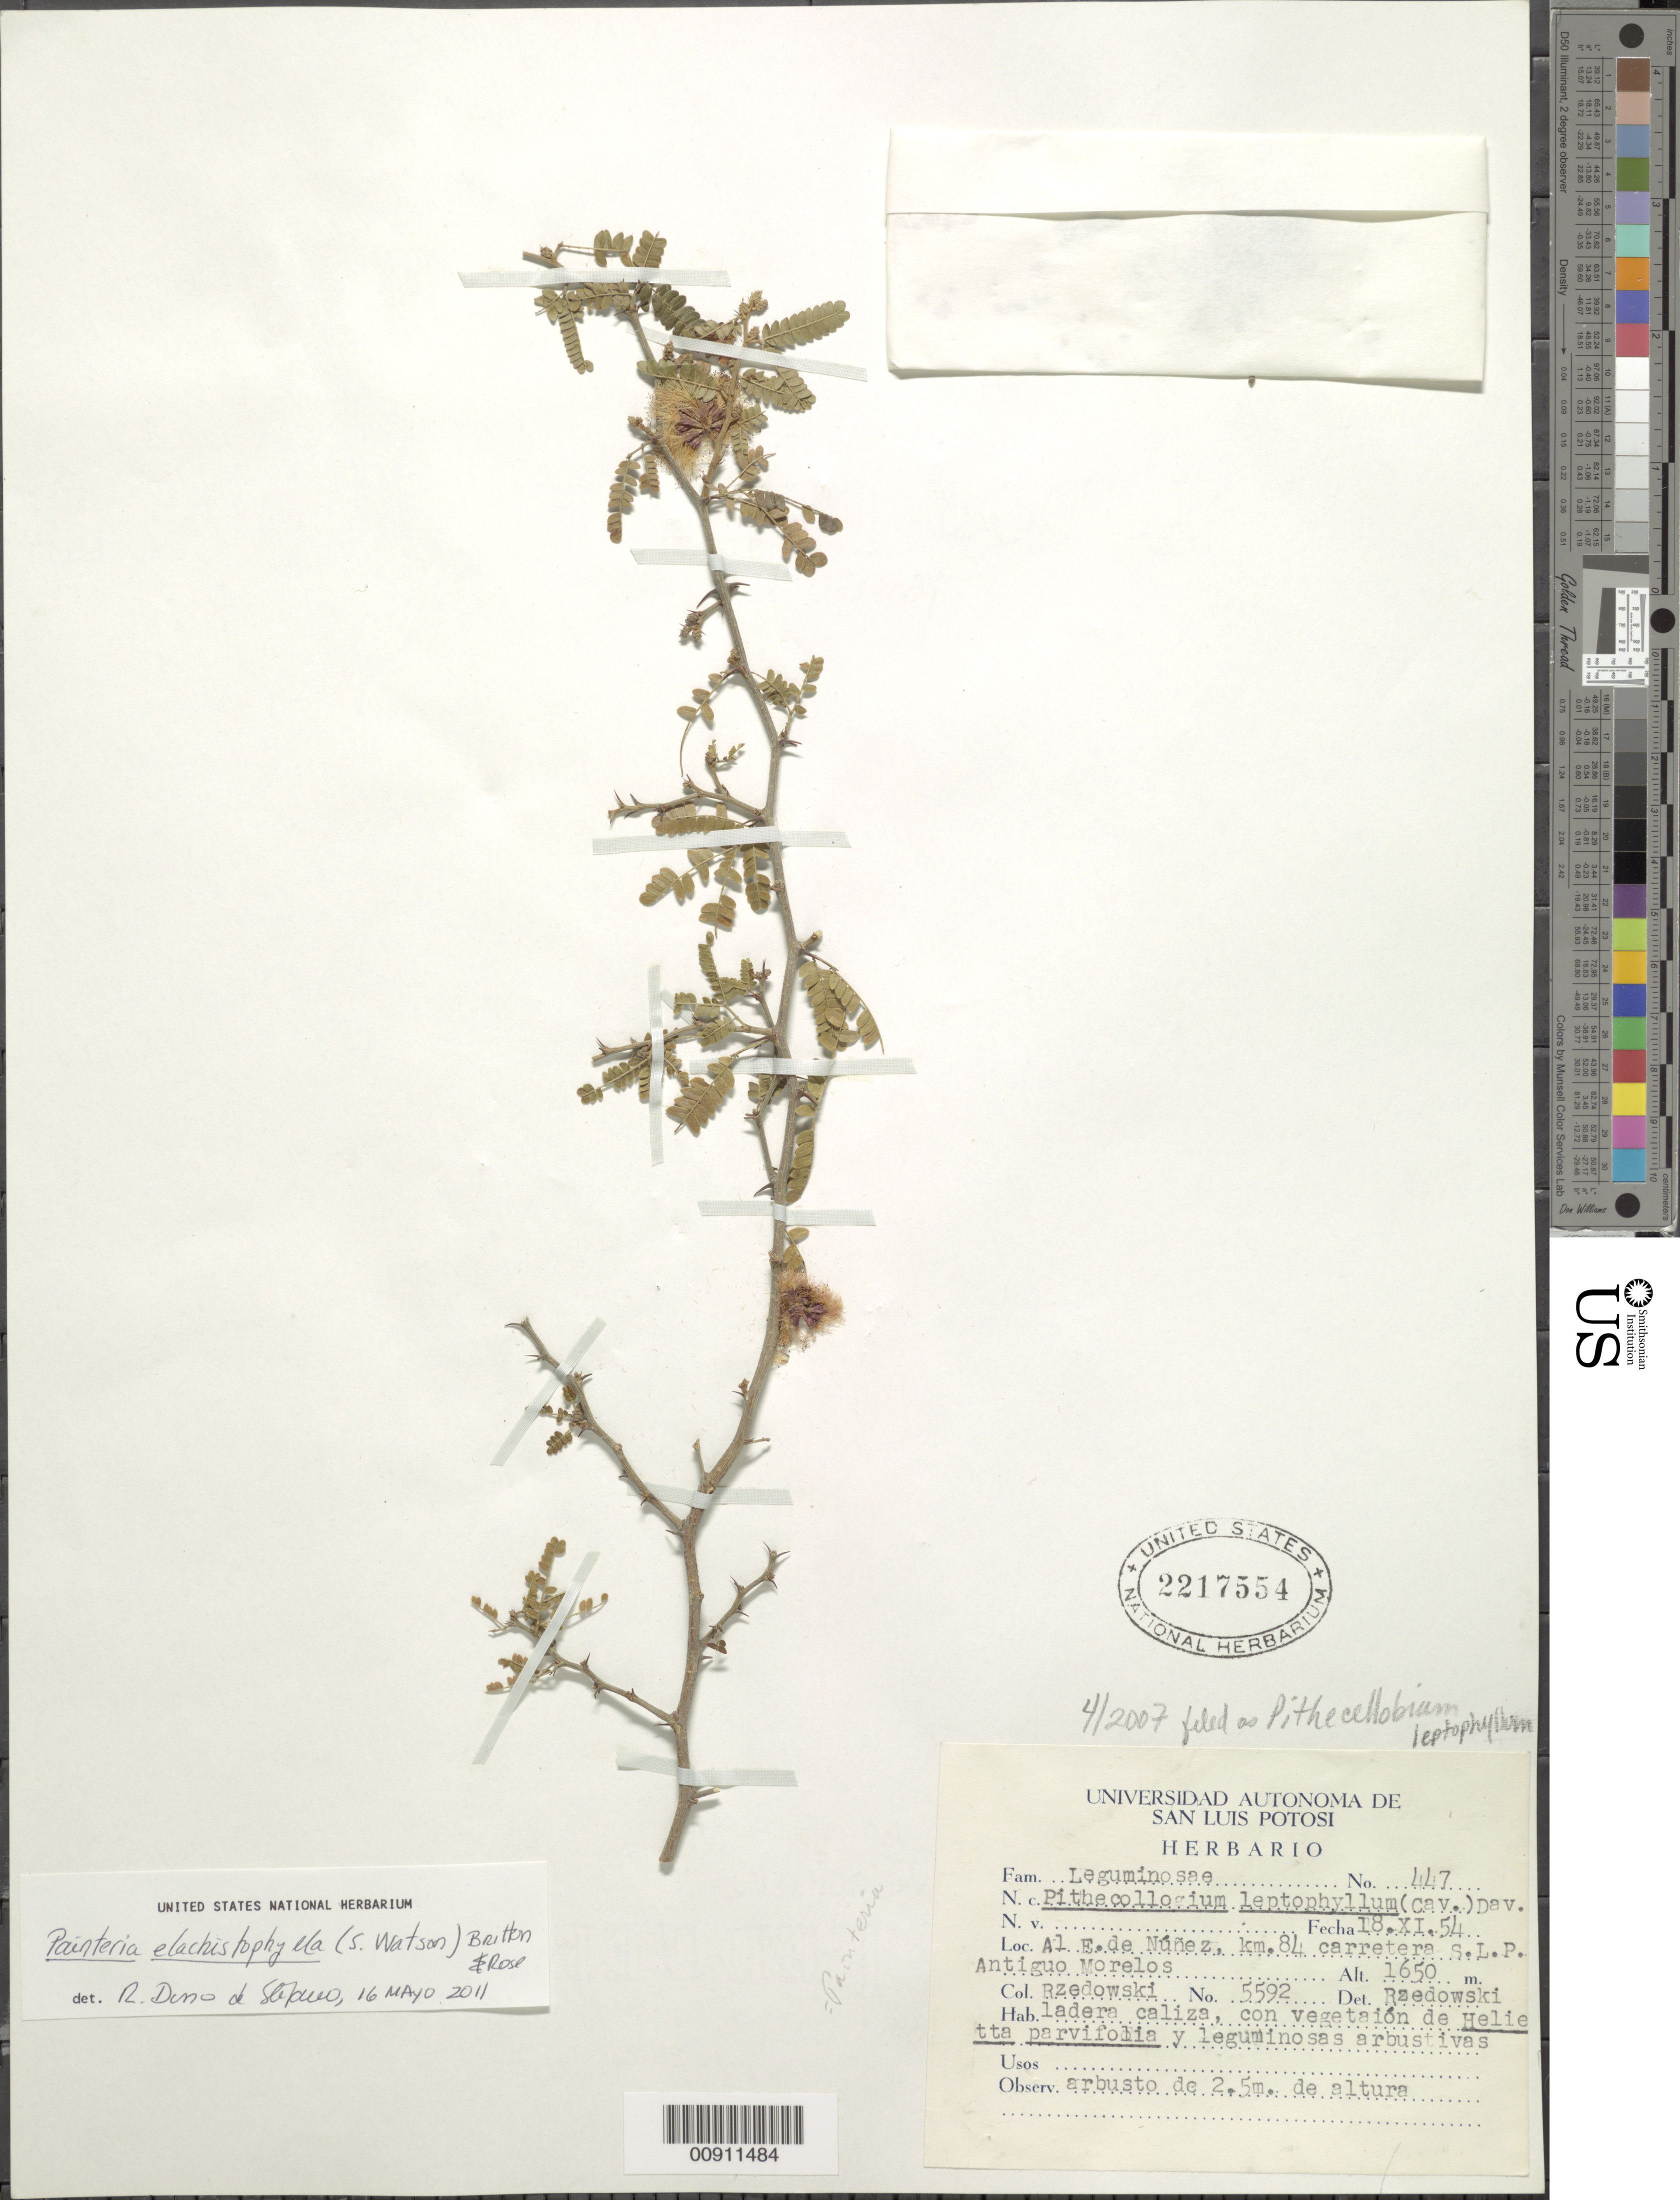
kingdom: Plantae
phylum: Tracheophyta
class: Magnoliopsida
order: Fabales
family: Fabaceae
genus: Painteria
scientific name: Painteria elachistophylla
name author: (A. Gray ex S. Watson) Britton & Rose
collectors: J. Rzedowski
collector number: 5592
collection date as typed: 18 Nov 1954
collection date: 1954-11-18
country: Mexico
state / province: San Luis Potosí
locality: Al E de Núñez, km. 84 carretera S.L.P. Antiguo Morelos.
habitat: Ladera caliza, con vegetación de Helietta parvifolia y leguminosas arbustivas.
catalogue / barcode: US 2217554